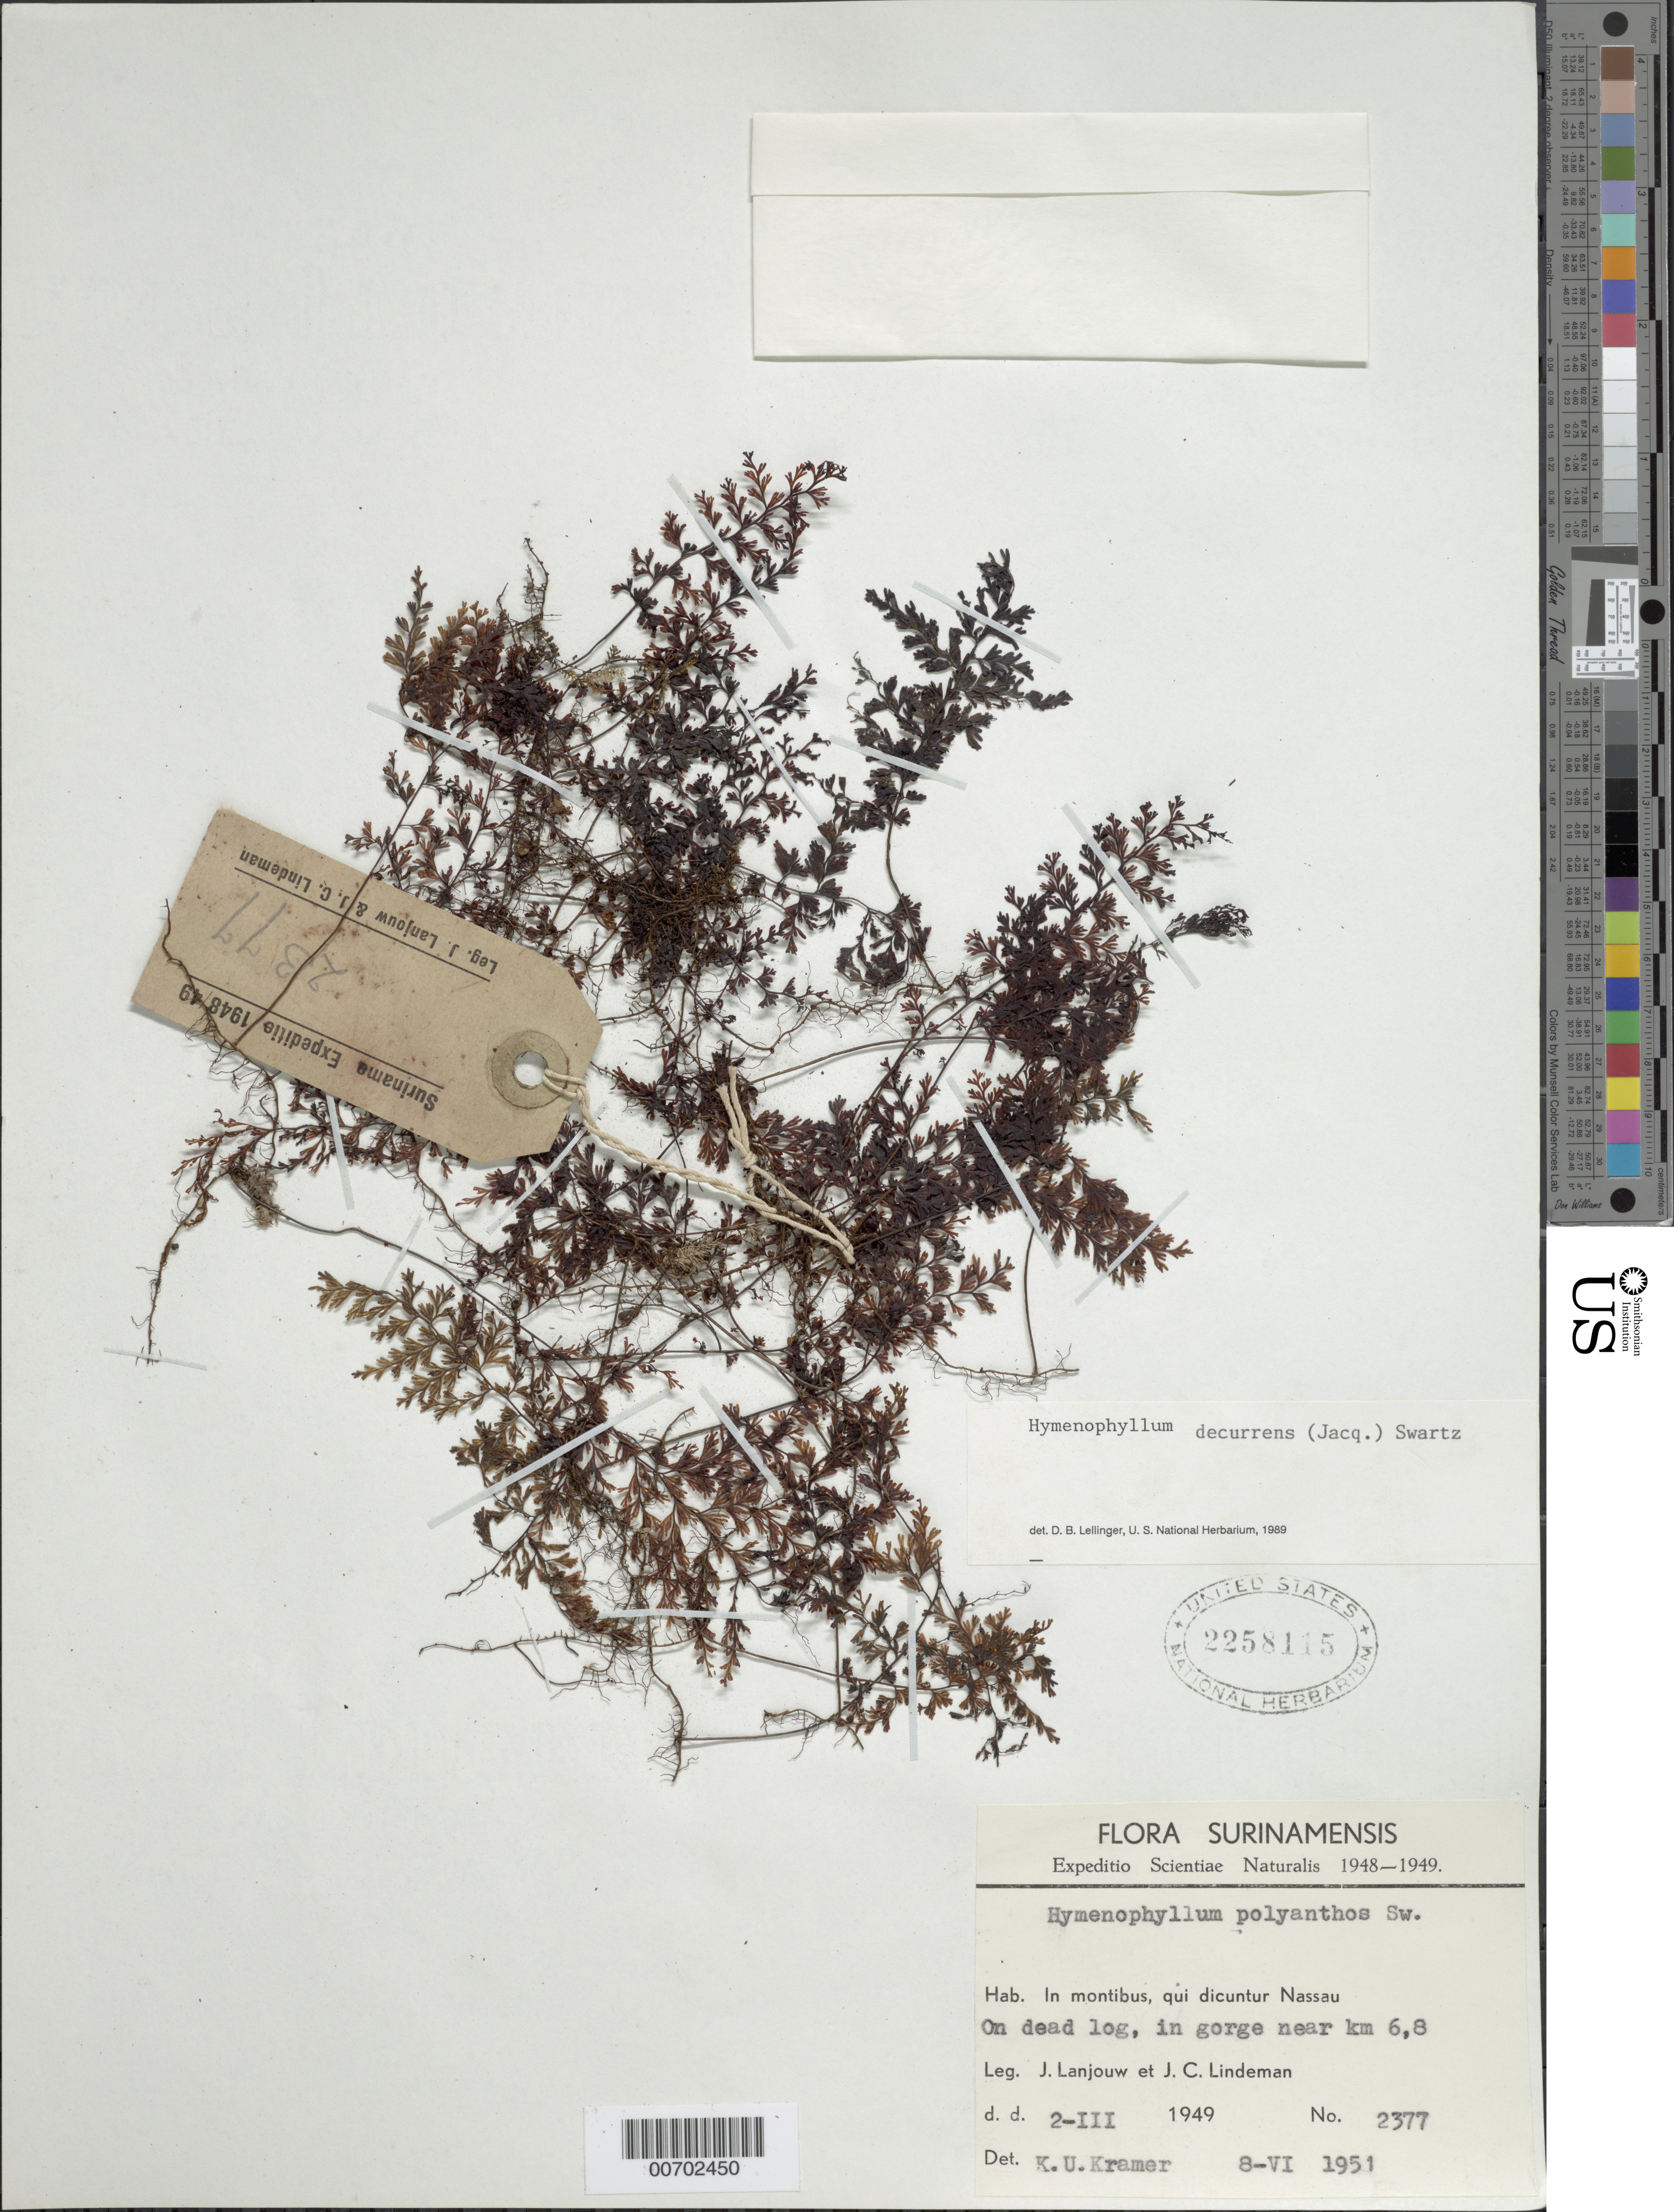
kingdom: Plantae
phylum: Tracheophyta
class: Polypodiopsida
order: Hymenophyllales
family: Hymenophyllaceae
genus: Hymenophyllum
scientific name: Hymenophyllum decurrens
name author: (Jacq.) Sw.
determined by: Lellinger, David B., (BOT), Smithsonian Institution - National Museum of Natural History (UNITED STATES)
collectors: J. Lanjouw & J. C. Lindeman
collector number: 51 2377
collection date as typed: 8-Jun-51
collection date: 1951-06-08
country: Suriname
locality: Nassau Mts., near km 6.8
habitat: On dead log in gorge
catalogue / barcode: US 2258115